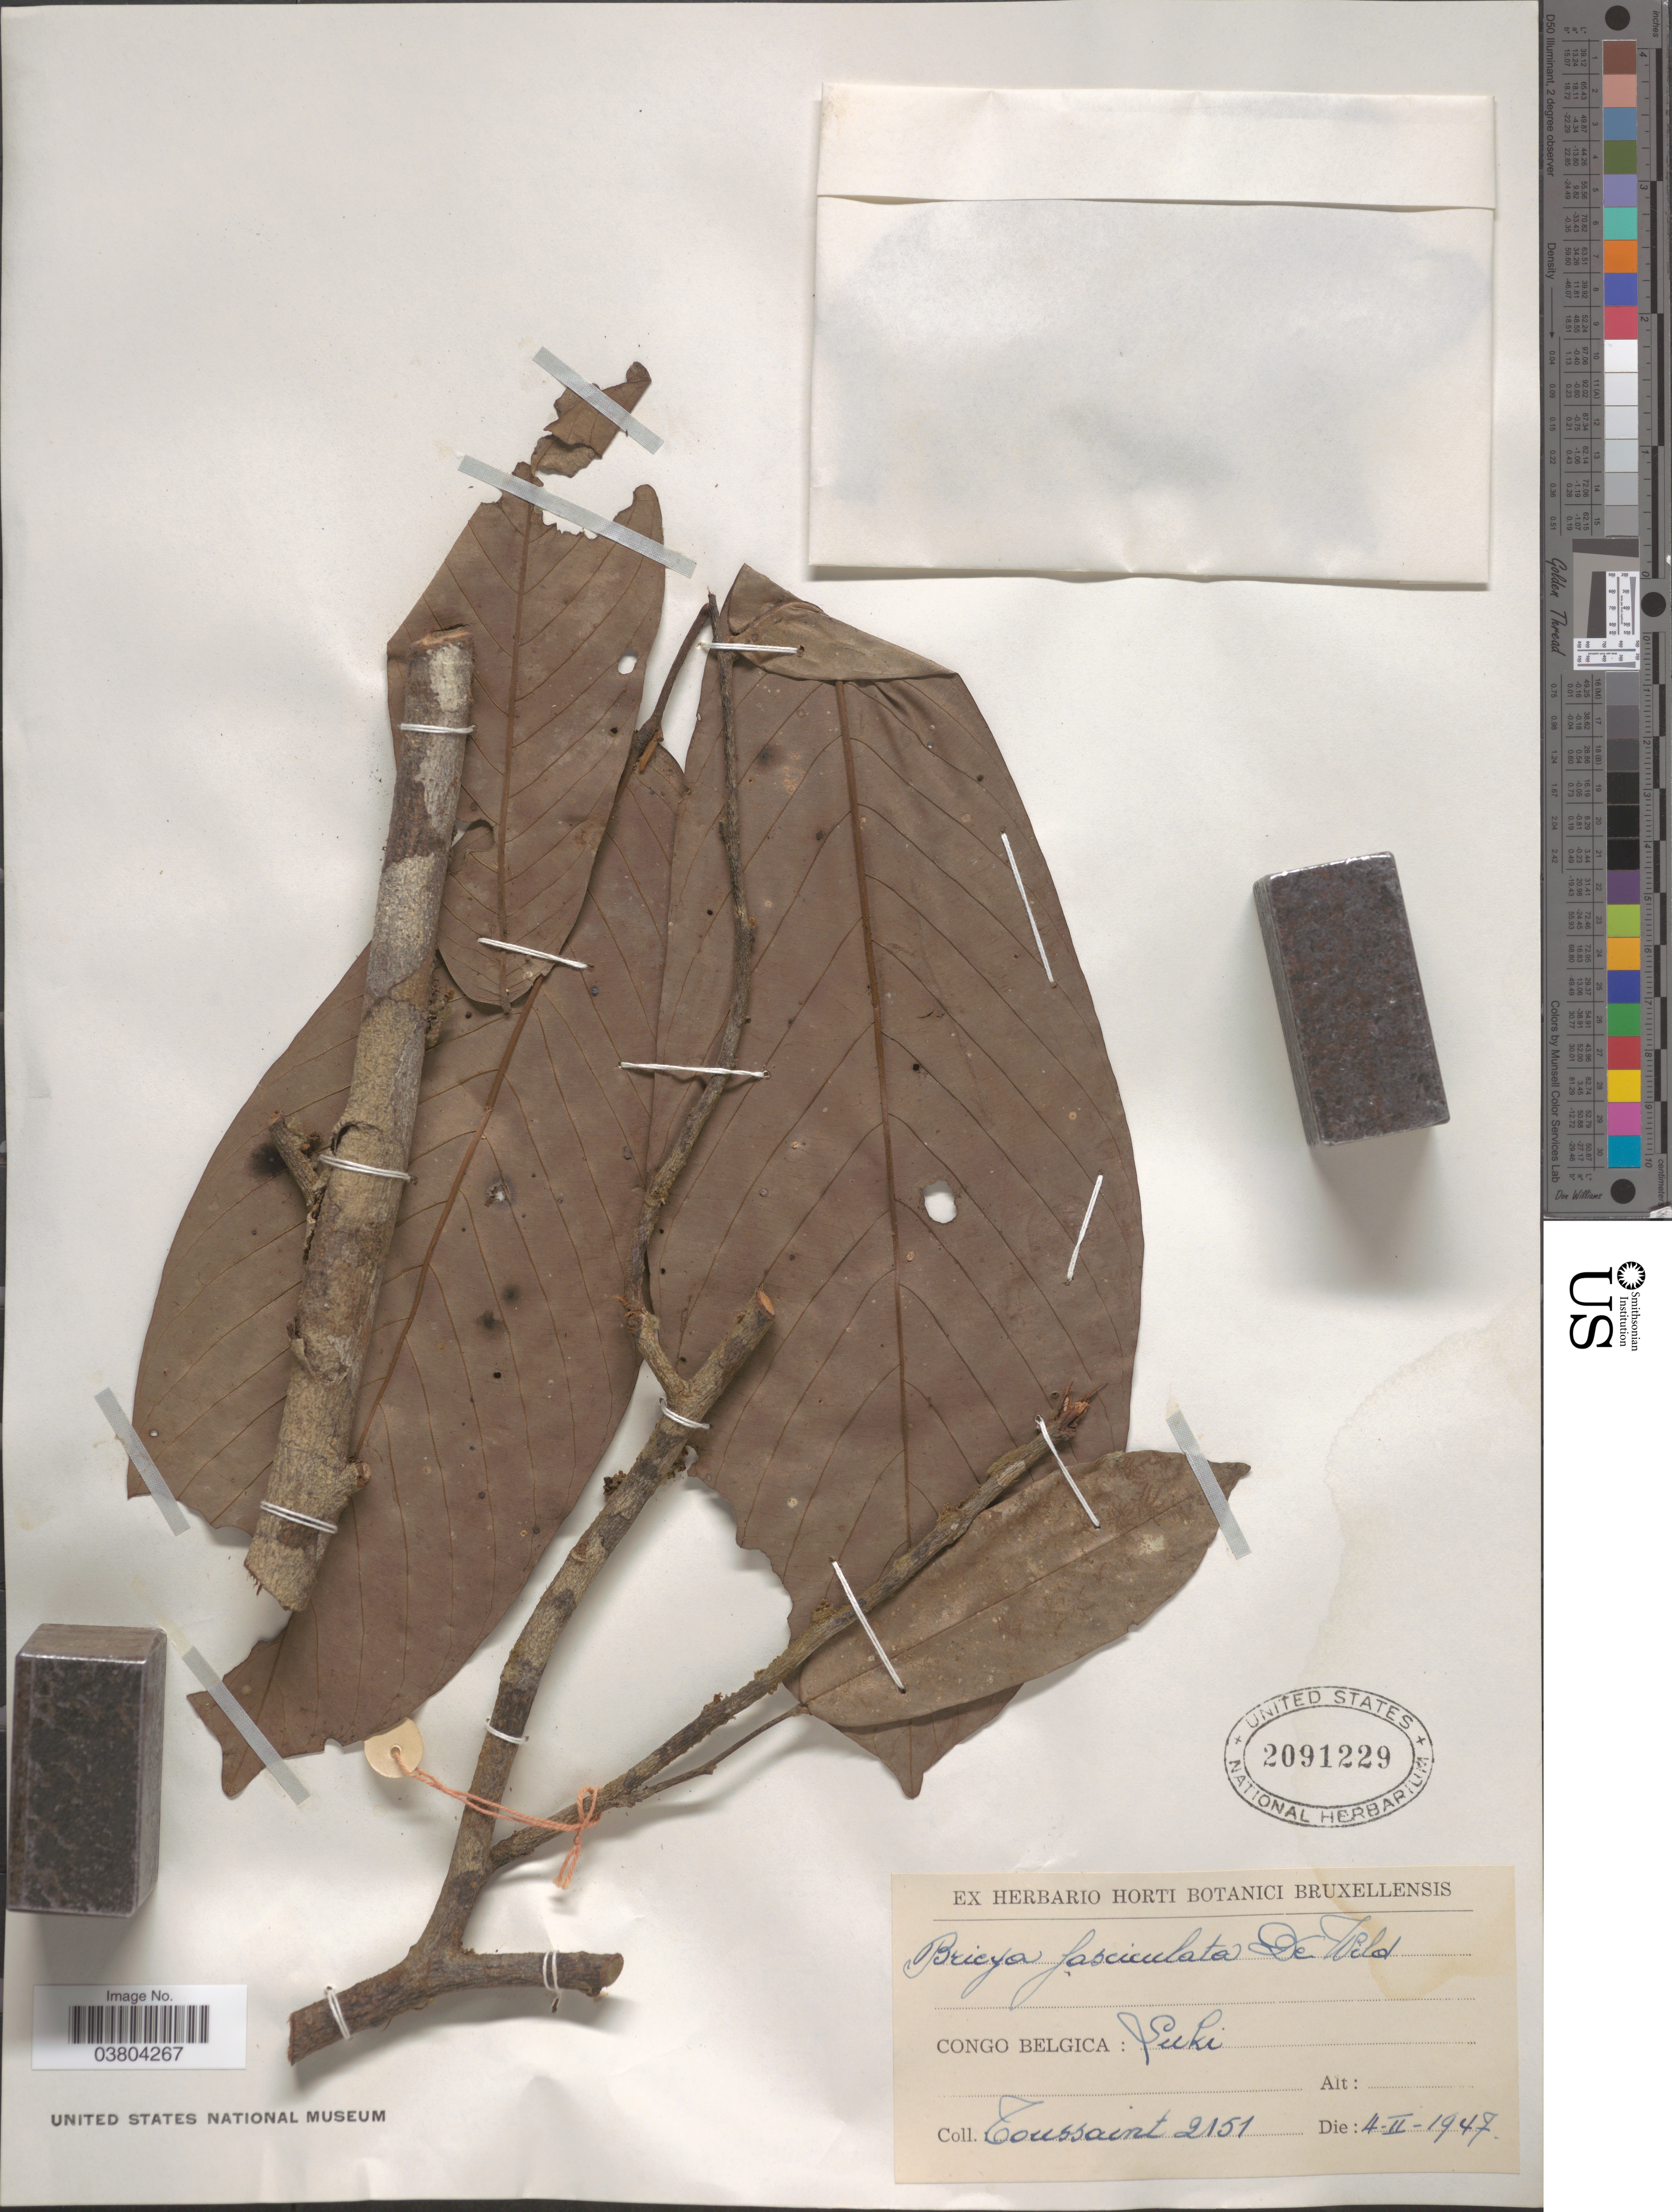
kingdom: Plantae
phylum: Tracheophyta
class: Magnoliopsida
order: Magnoliales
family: Annonaceae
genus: Mwasumbia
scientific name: Mwasumbia sp.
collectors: -. Toussaint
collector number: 2151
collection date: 1947-02-04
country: Congo, Democratic Republic of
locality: Congo Belgica: Luki.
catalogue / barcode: US 2091229